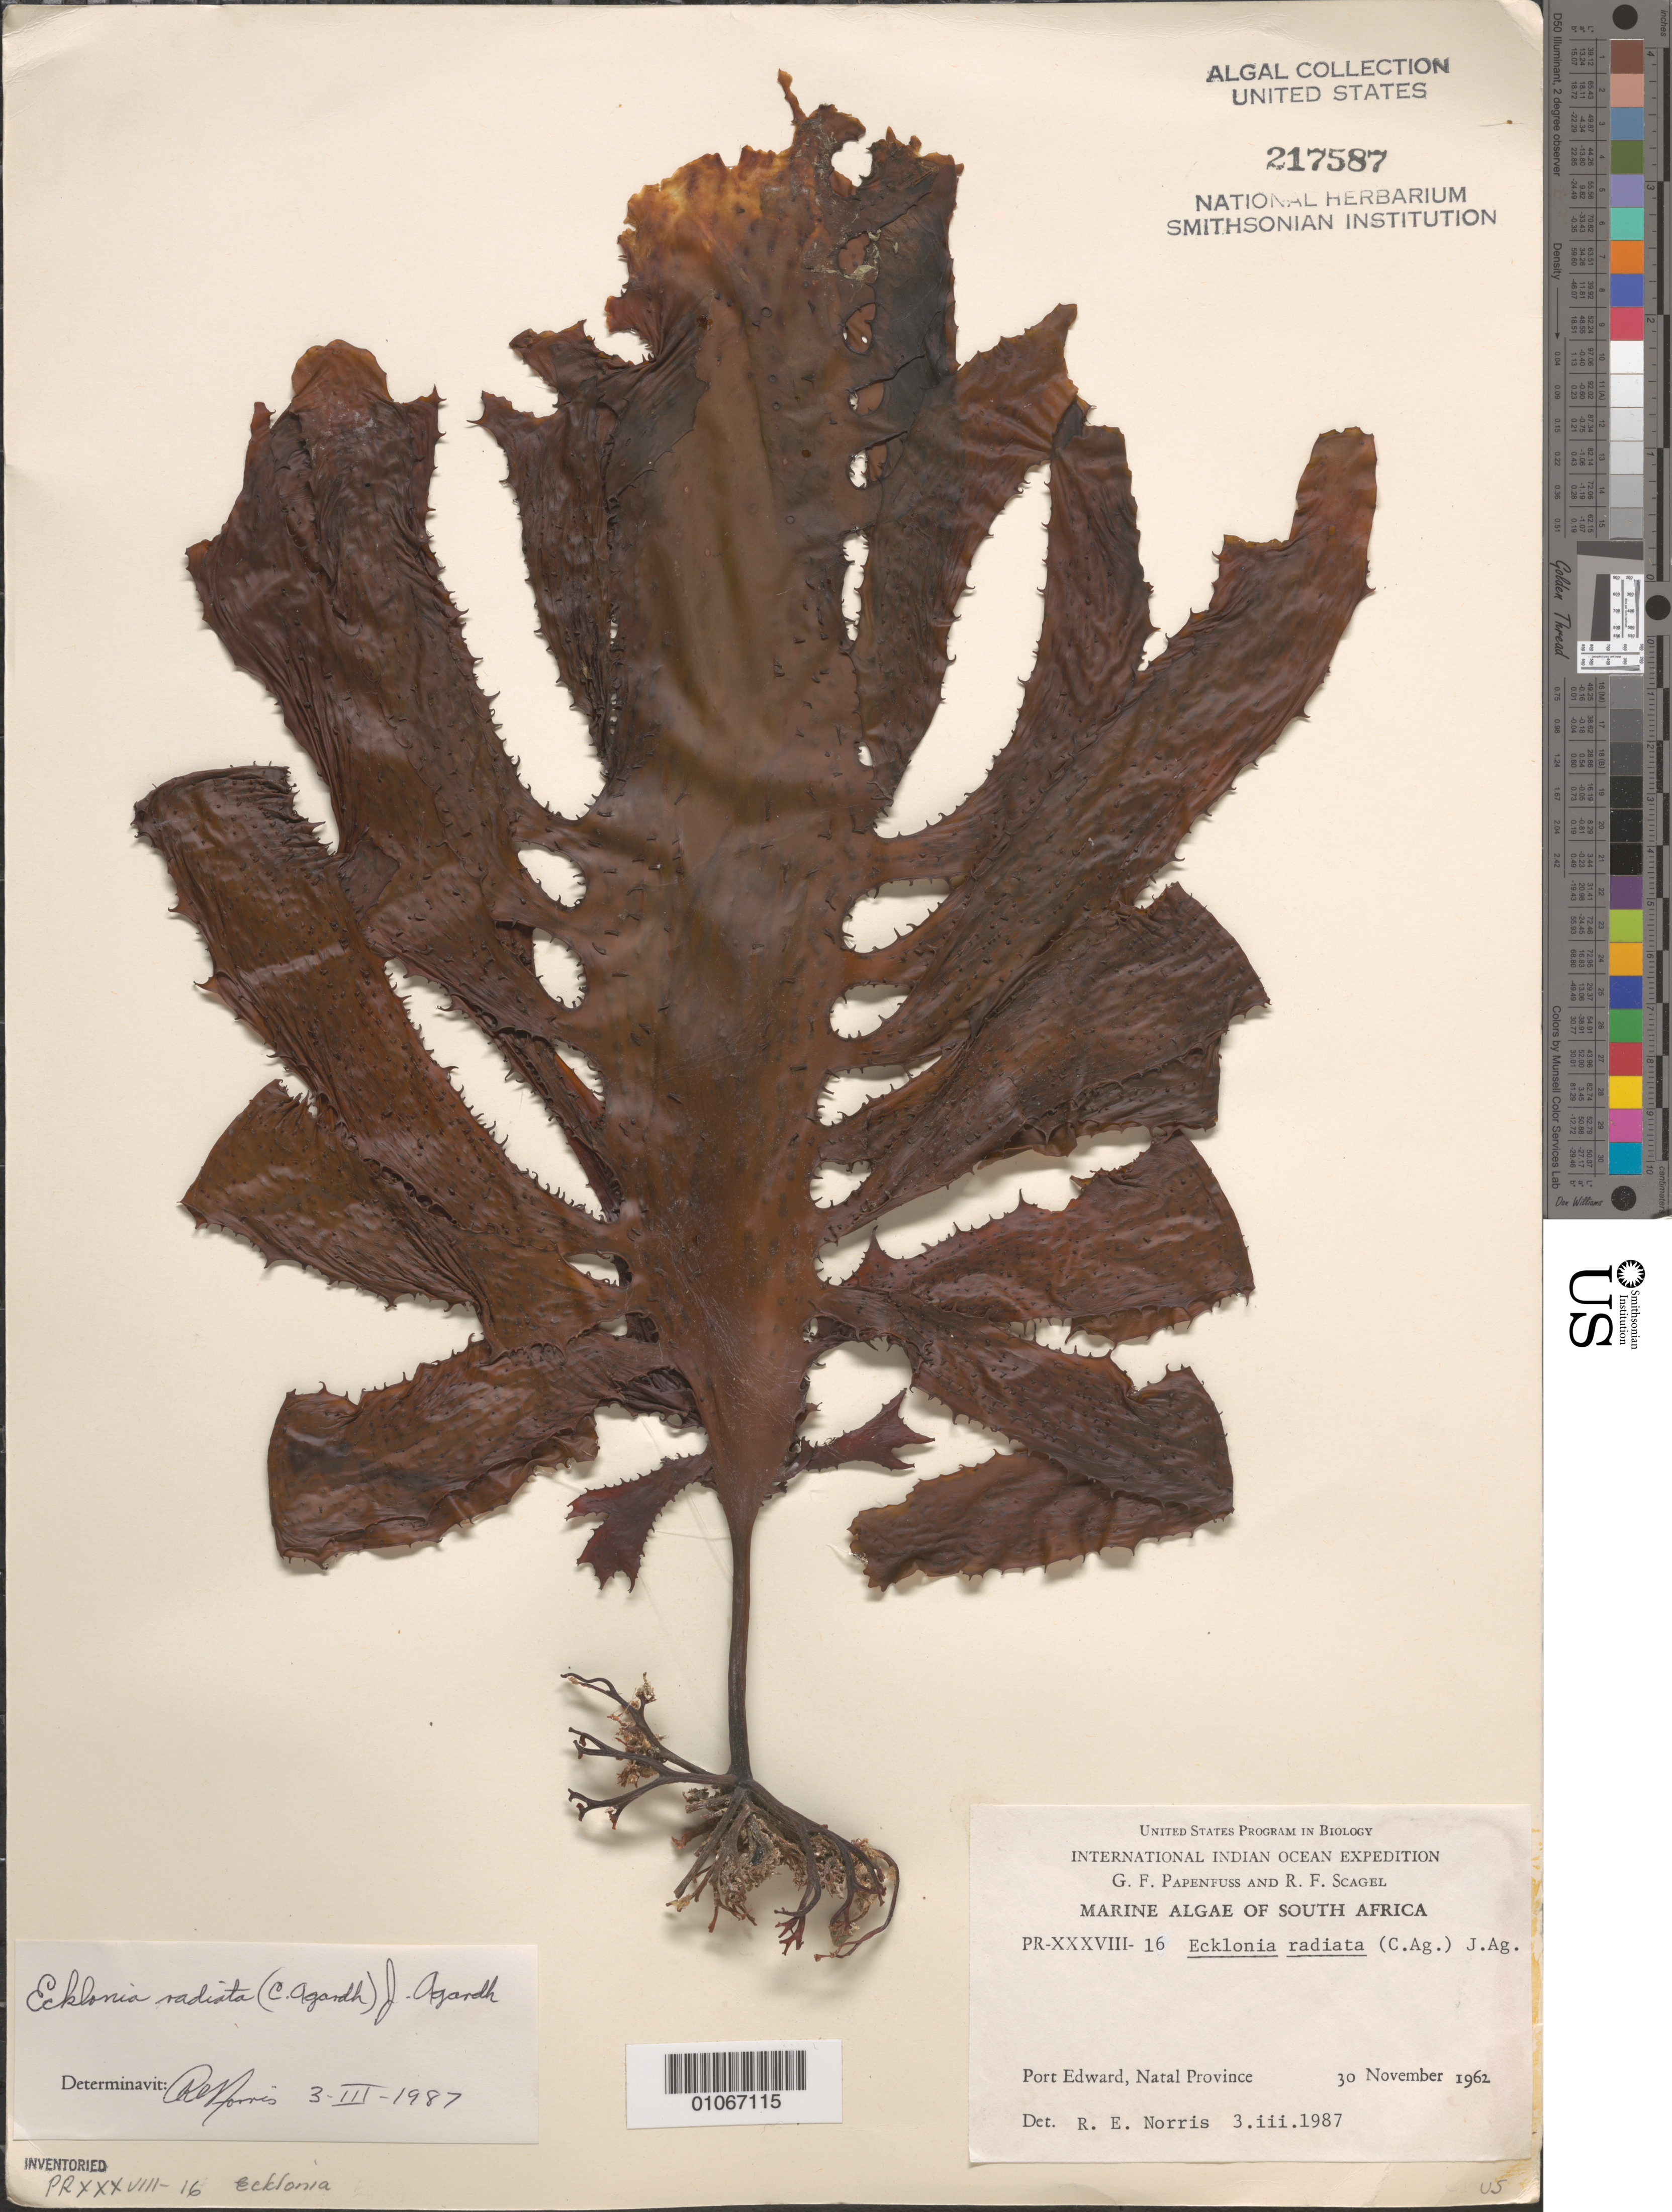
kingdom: Chromista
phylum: Ochrophyta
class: Phaeophyceae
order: Laminariales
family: Lessoniaceae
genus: Ecklonia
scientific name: Ecklonia radiata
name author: (C. Agardh) J. Agardh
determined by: Norris, R. E.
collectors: G. Papenfuss & R. F. Scagel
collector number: PR-XXXVIII-16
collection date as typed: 30 Nov 1962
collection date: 1962-11-30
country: South Africa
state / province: KwaZulu-Natal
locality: Port Edward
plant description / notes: International Indian Ocean Expedition, 1962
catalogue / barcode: US 217587